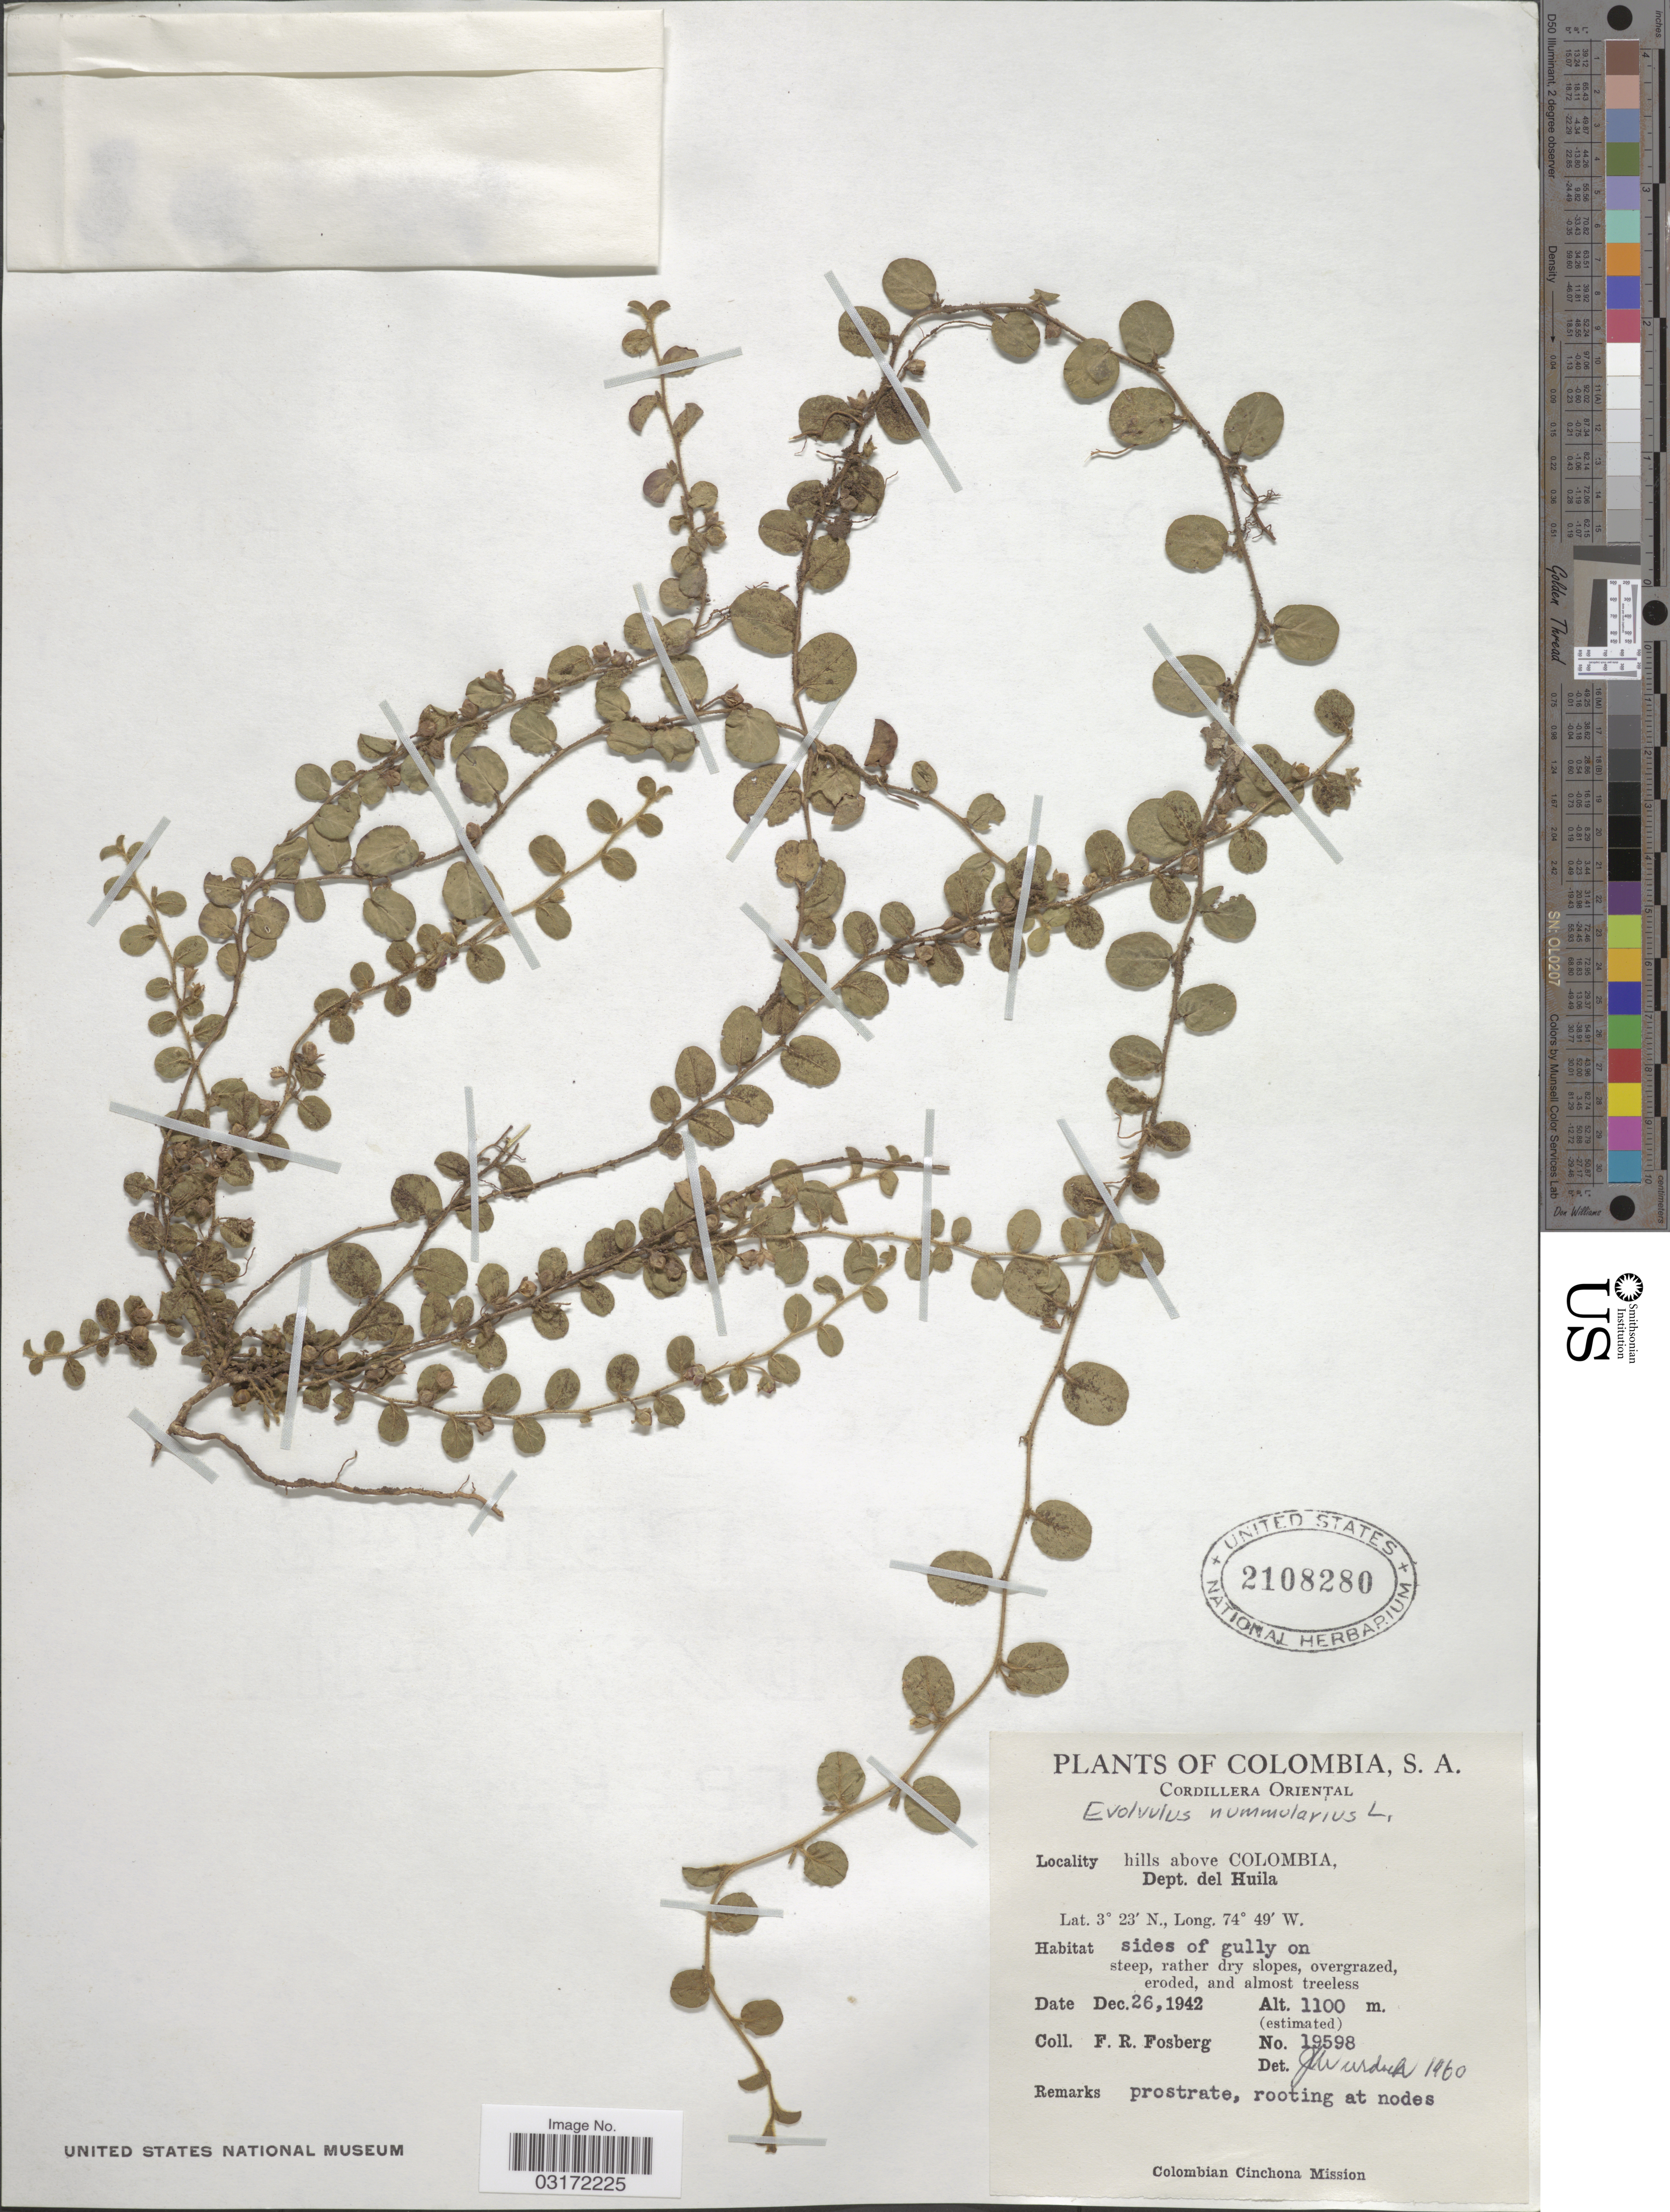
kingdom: Plantae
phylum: Tracheophyta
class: Magnoliopsida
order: Solanales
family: Convolvulaceae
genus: Evolvulus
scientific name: Evolvulus nummularius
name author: (L.) L.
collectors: F. R. Fosberg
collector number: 19598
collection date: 1942-12-26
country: Colombia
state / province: Huila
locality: Cordillera Oriental. Hills above Colombia, Dept. del Huila.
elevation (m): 1100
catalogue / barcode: US 2108280